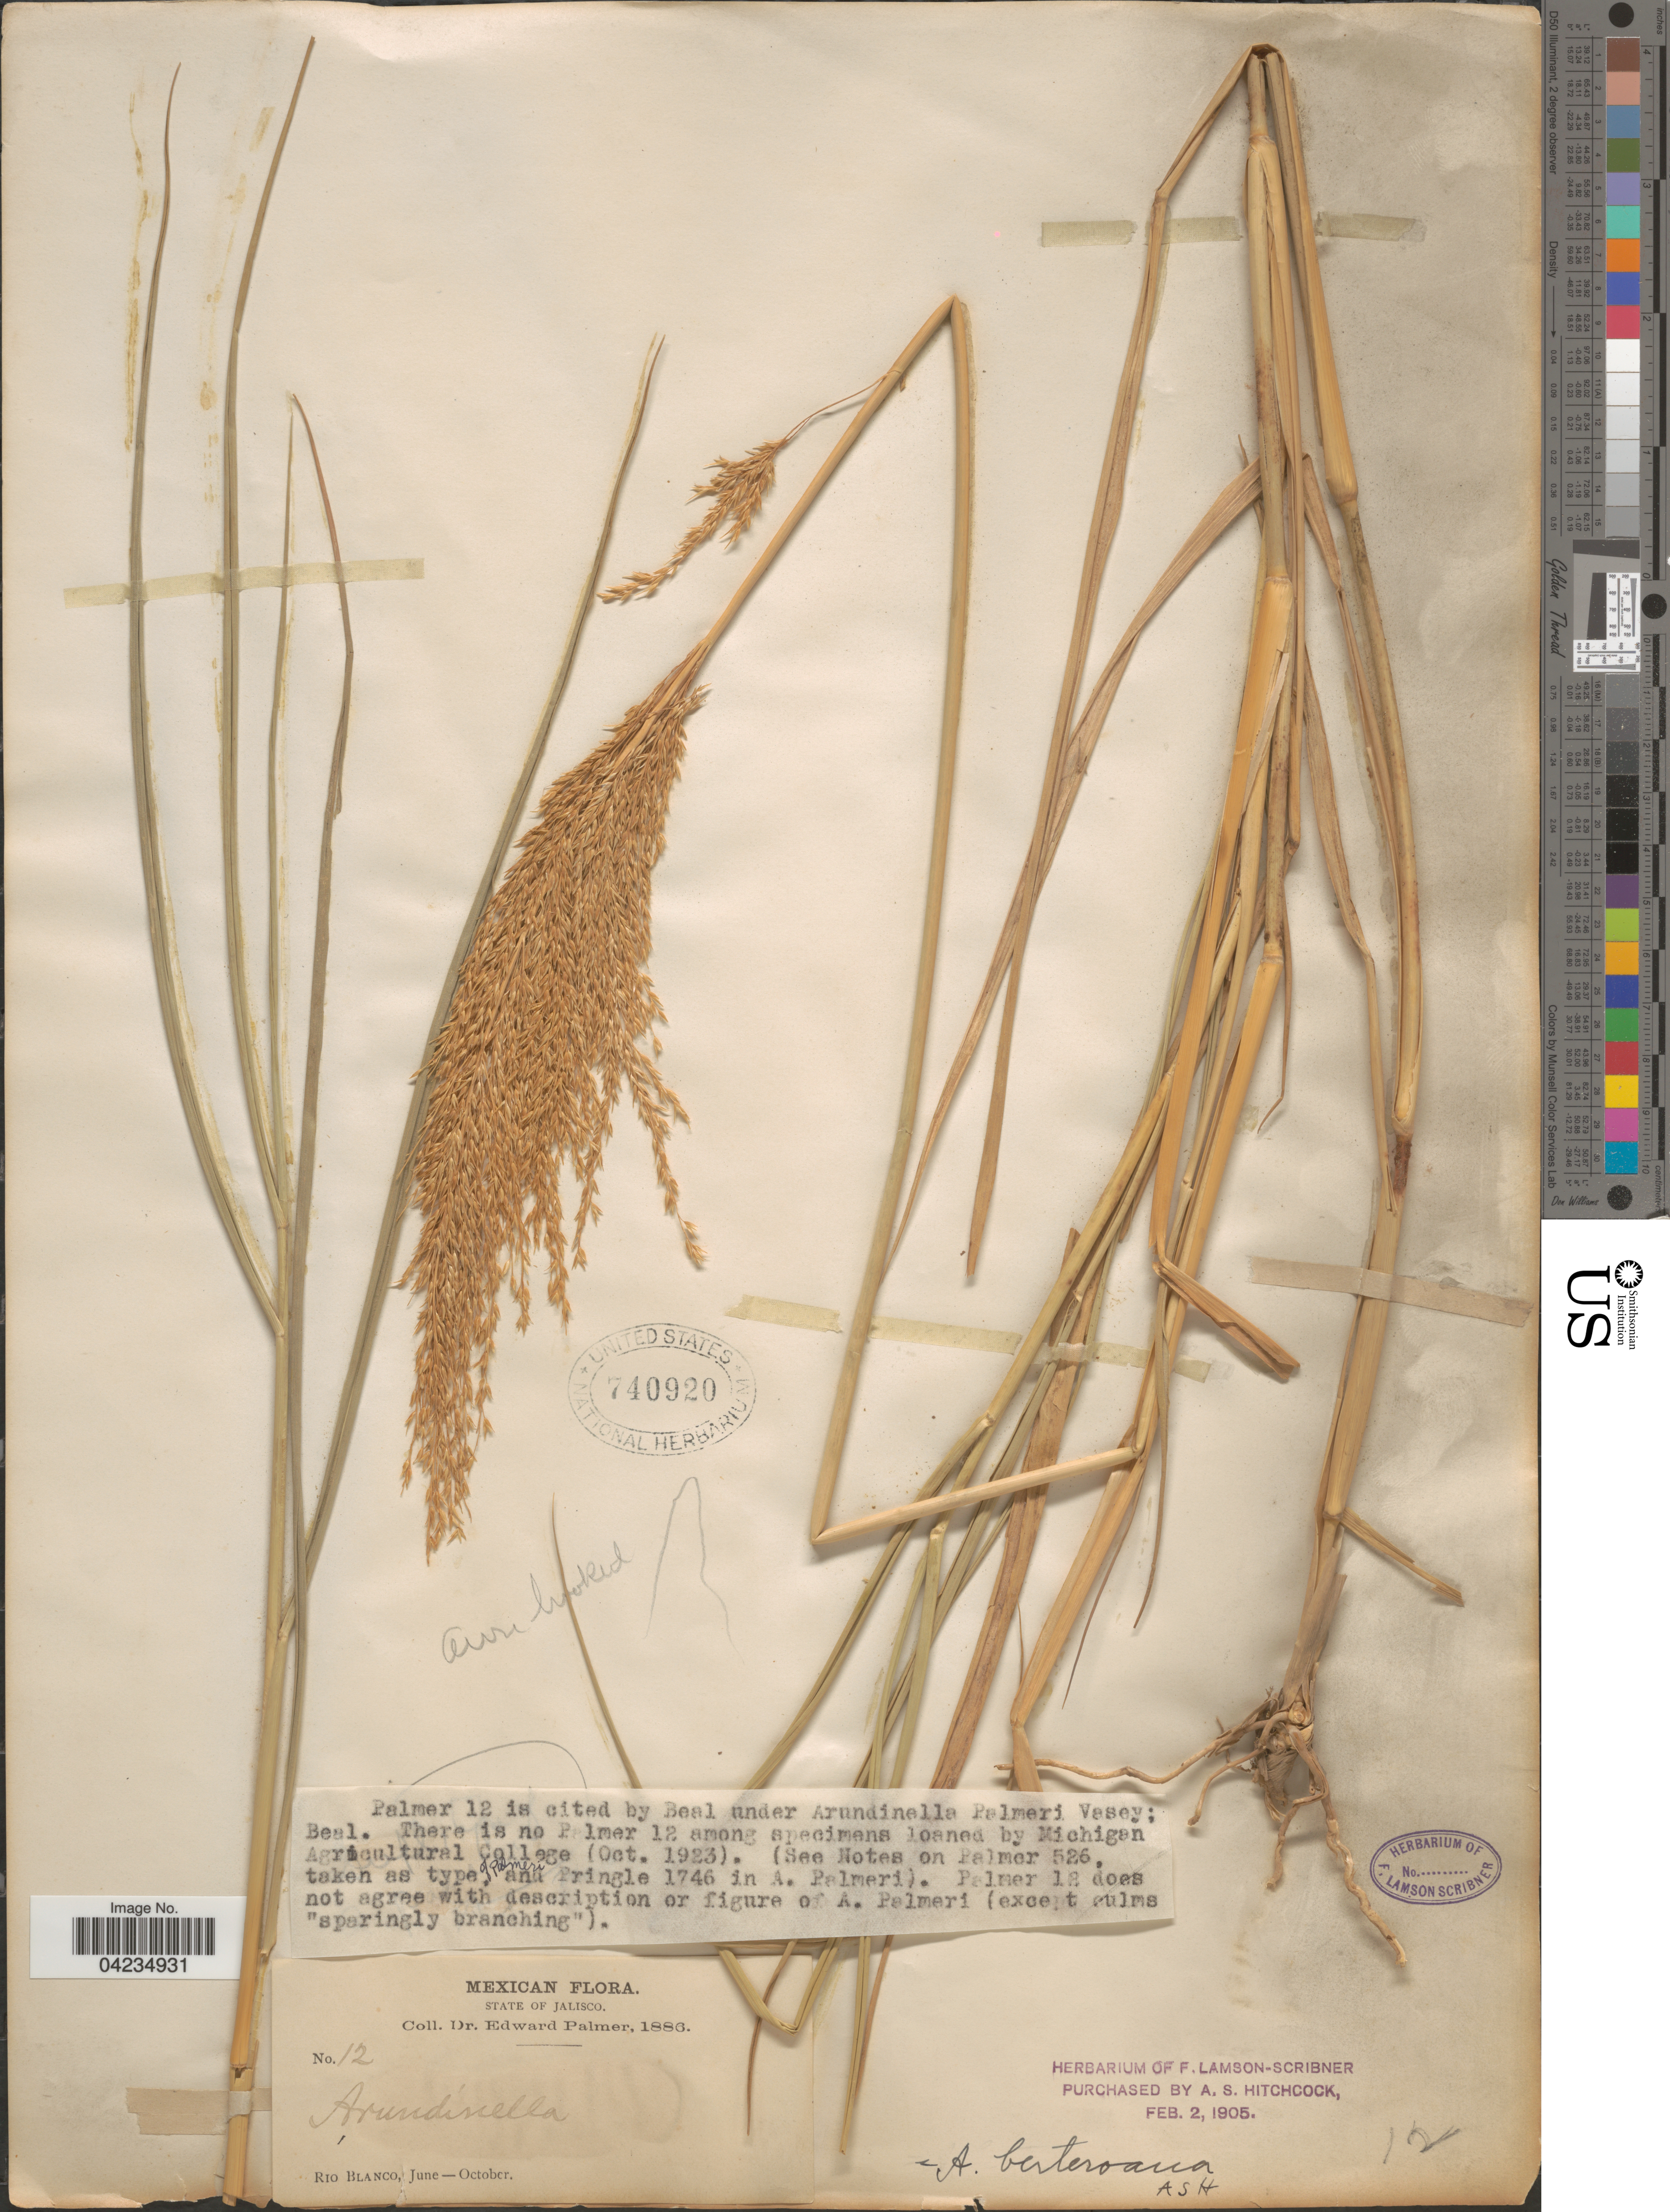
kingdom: Plantae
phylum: Tracheophyta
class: Liliopsida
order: Poales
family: Poaceae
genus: Arundinella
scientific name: Arundinella berteroniana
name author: (Schult.) Hitchc. & Chase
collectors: E. Palmer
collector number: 12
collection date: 1886-06/1886-10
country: Mexico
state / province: Jalisco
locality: Rio Blanco.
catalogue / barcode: US 740920